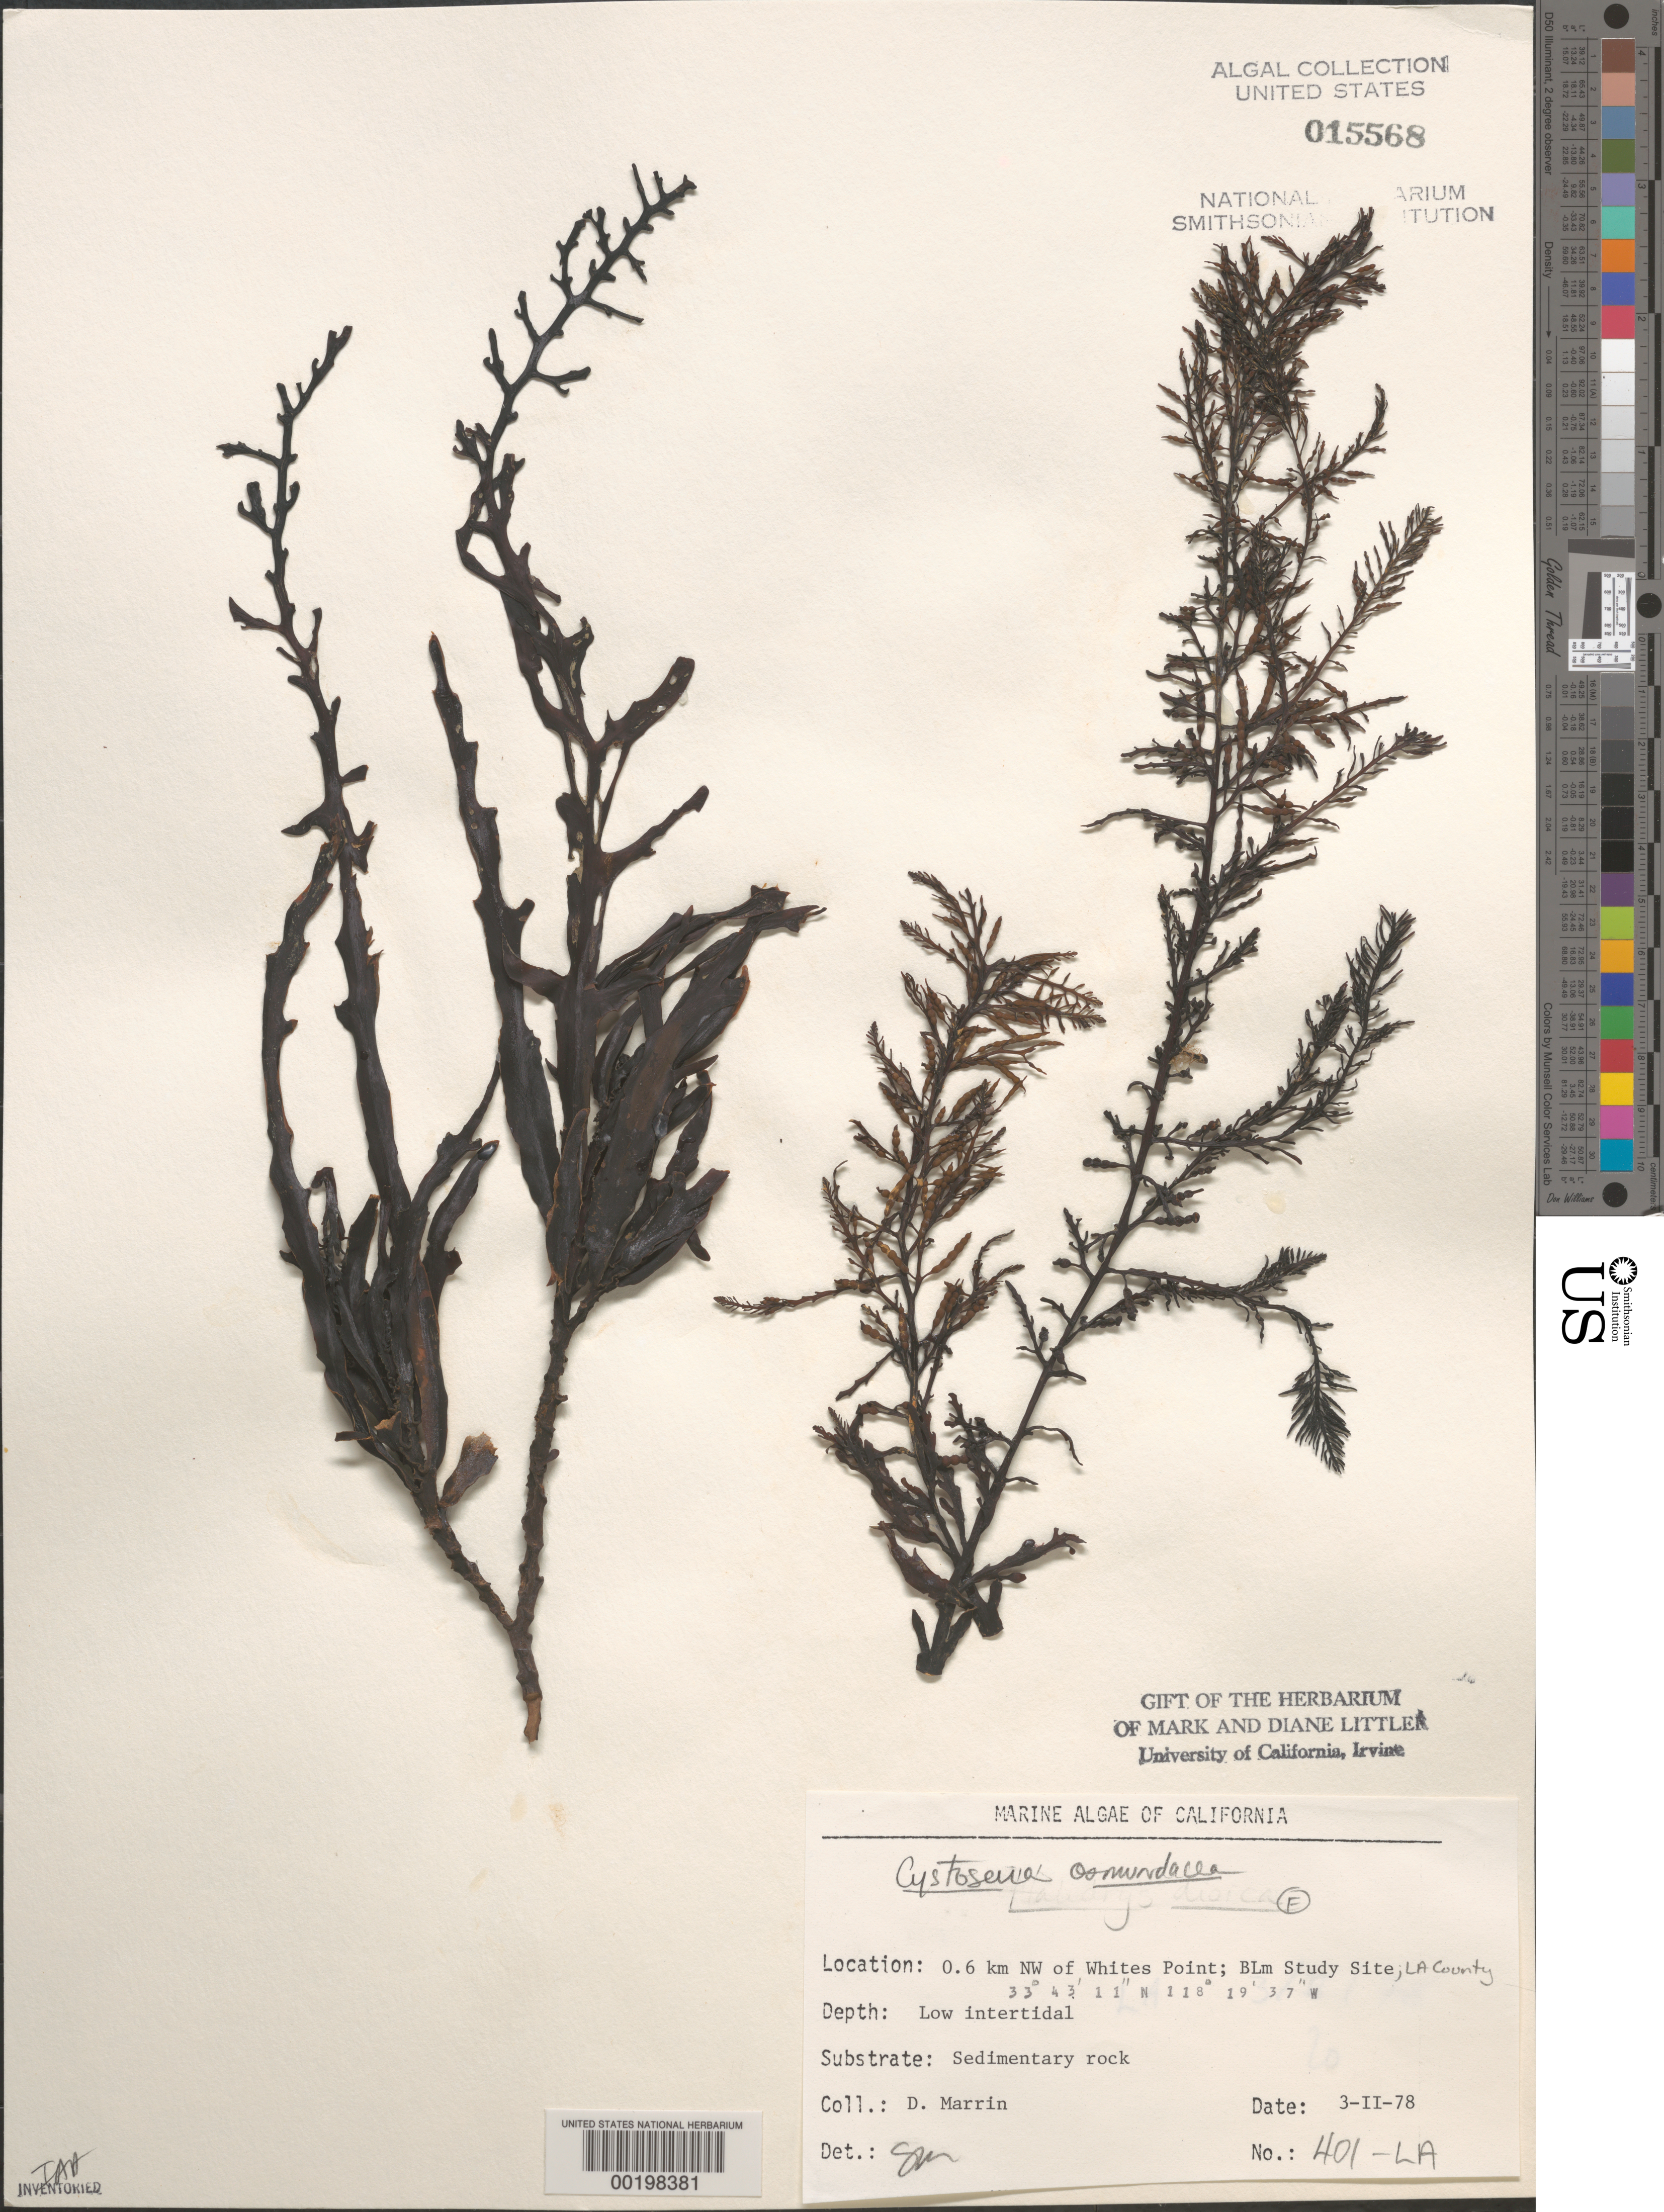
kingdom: Chromista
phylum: Ochrophyta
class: Phaeophyceae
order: Fucales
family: Sargassaceae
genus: Cystoseira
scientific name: Cystoseira osmundacea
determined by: Murray, S. N.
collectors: D. Marrin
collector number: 401-la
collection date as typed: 03 Feb 1978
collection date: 1978-02-03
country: United States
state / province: California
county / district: Los Angeles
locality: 0.6 km northwest of Whites Point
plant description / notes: BLM-SOCALBIGHT Rocky Intertidal Survey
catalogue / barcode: US 15568